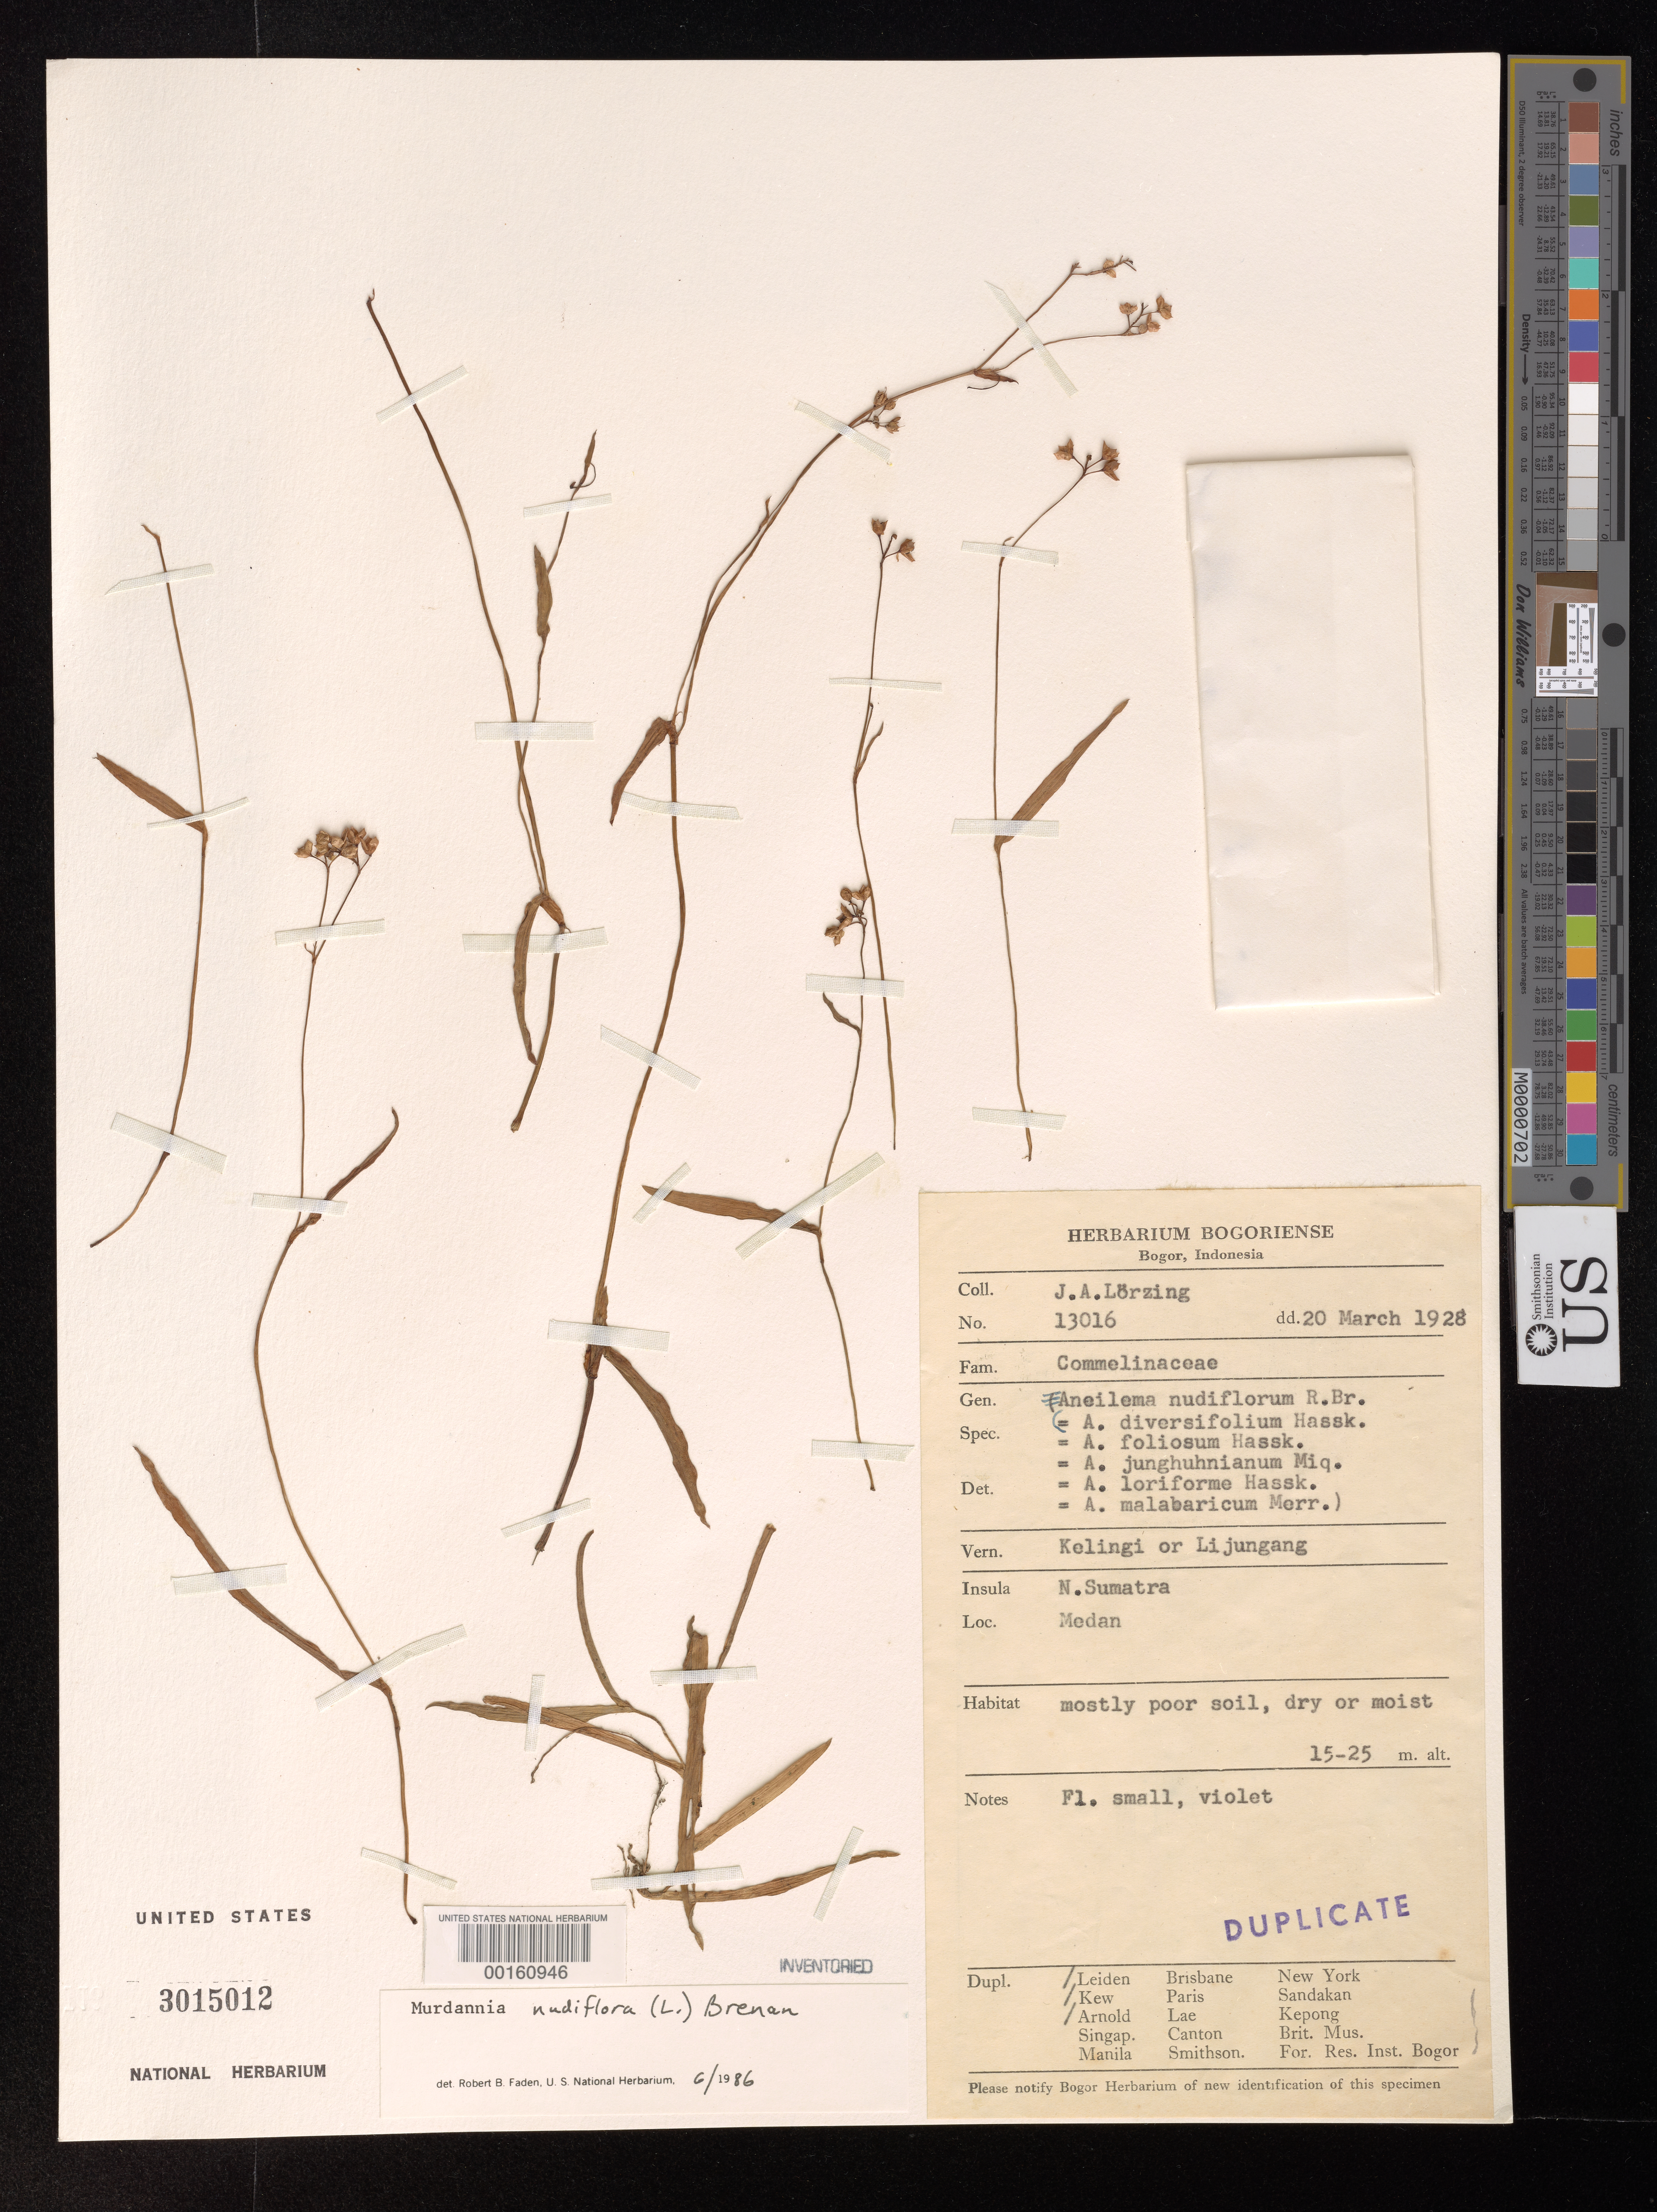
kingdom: Plantae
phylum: Tracheophyta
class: Liliopsida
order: Commelinales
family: Commelinaceae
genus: Murdannia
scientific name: Murdannia nudiflora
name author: (L.) Brenan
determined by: Faden, Robert B., (US), Smithsonian Institution - National Museum of Natural History (UNITED STATES)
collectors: J. Lorzing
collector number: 13016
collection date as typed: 20 Mar 1928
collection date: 1928-03-20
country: Indonesia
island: Sumatra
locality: Medan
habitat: Poor soil, dry and moist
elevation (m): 15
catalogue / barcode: US 3015012